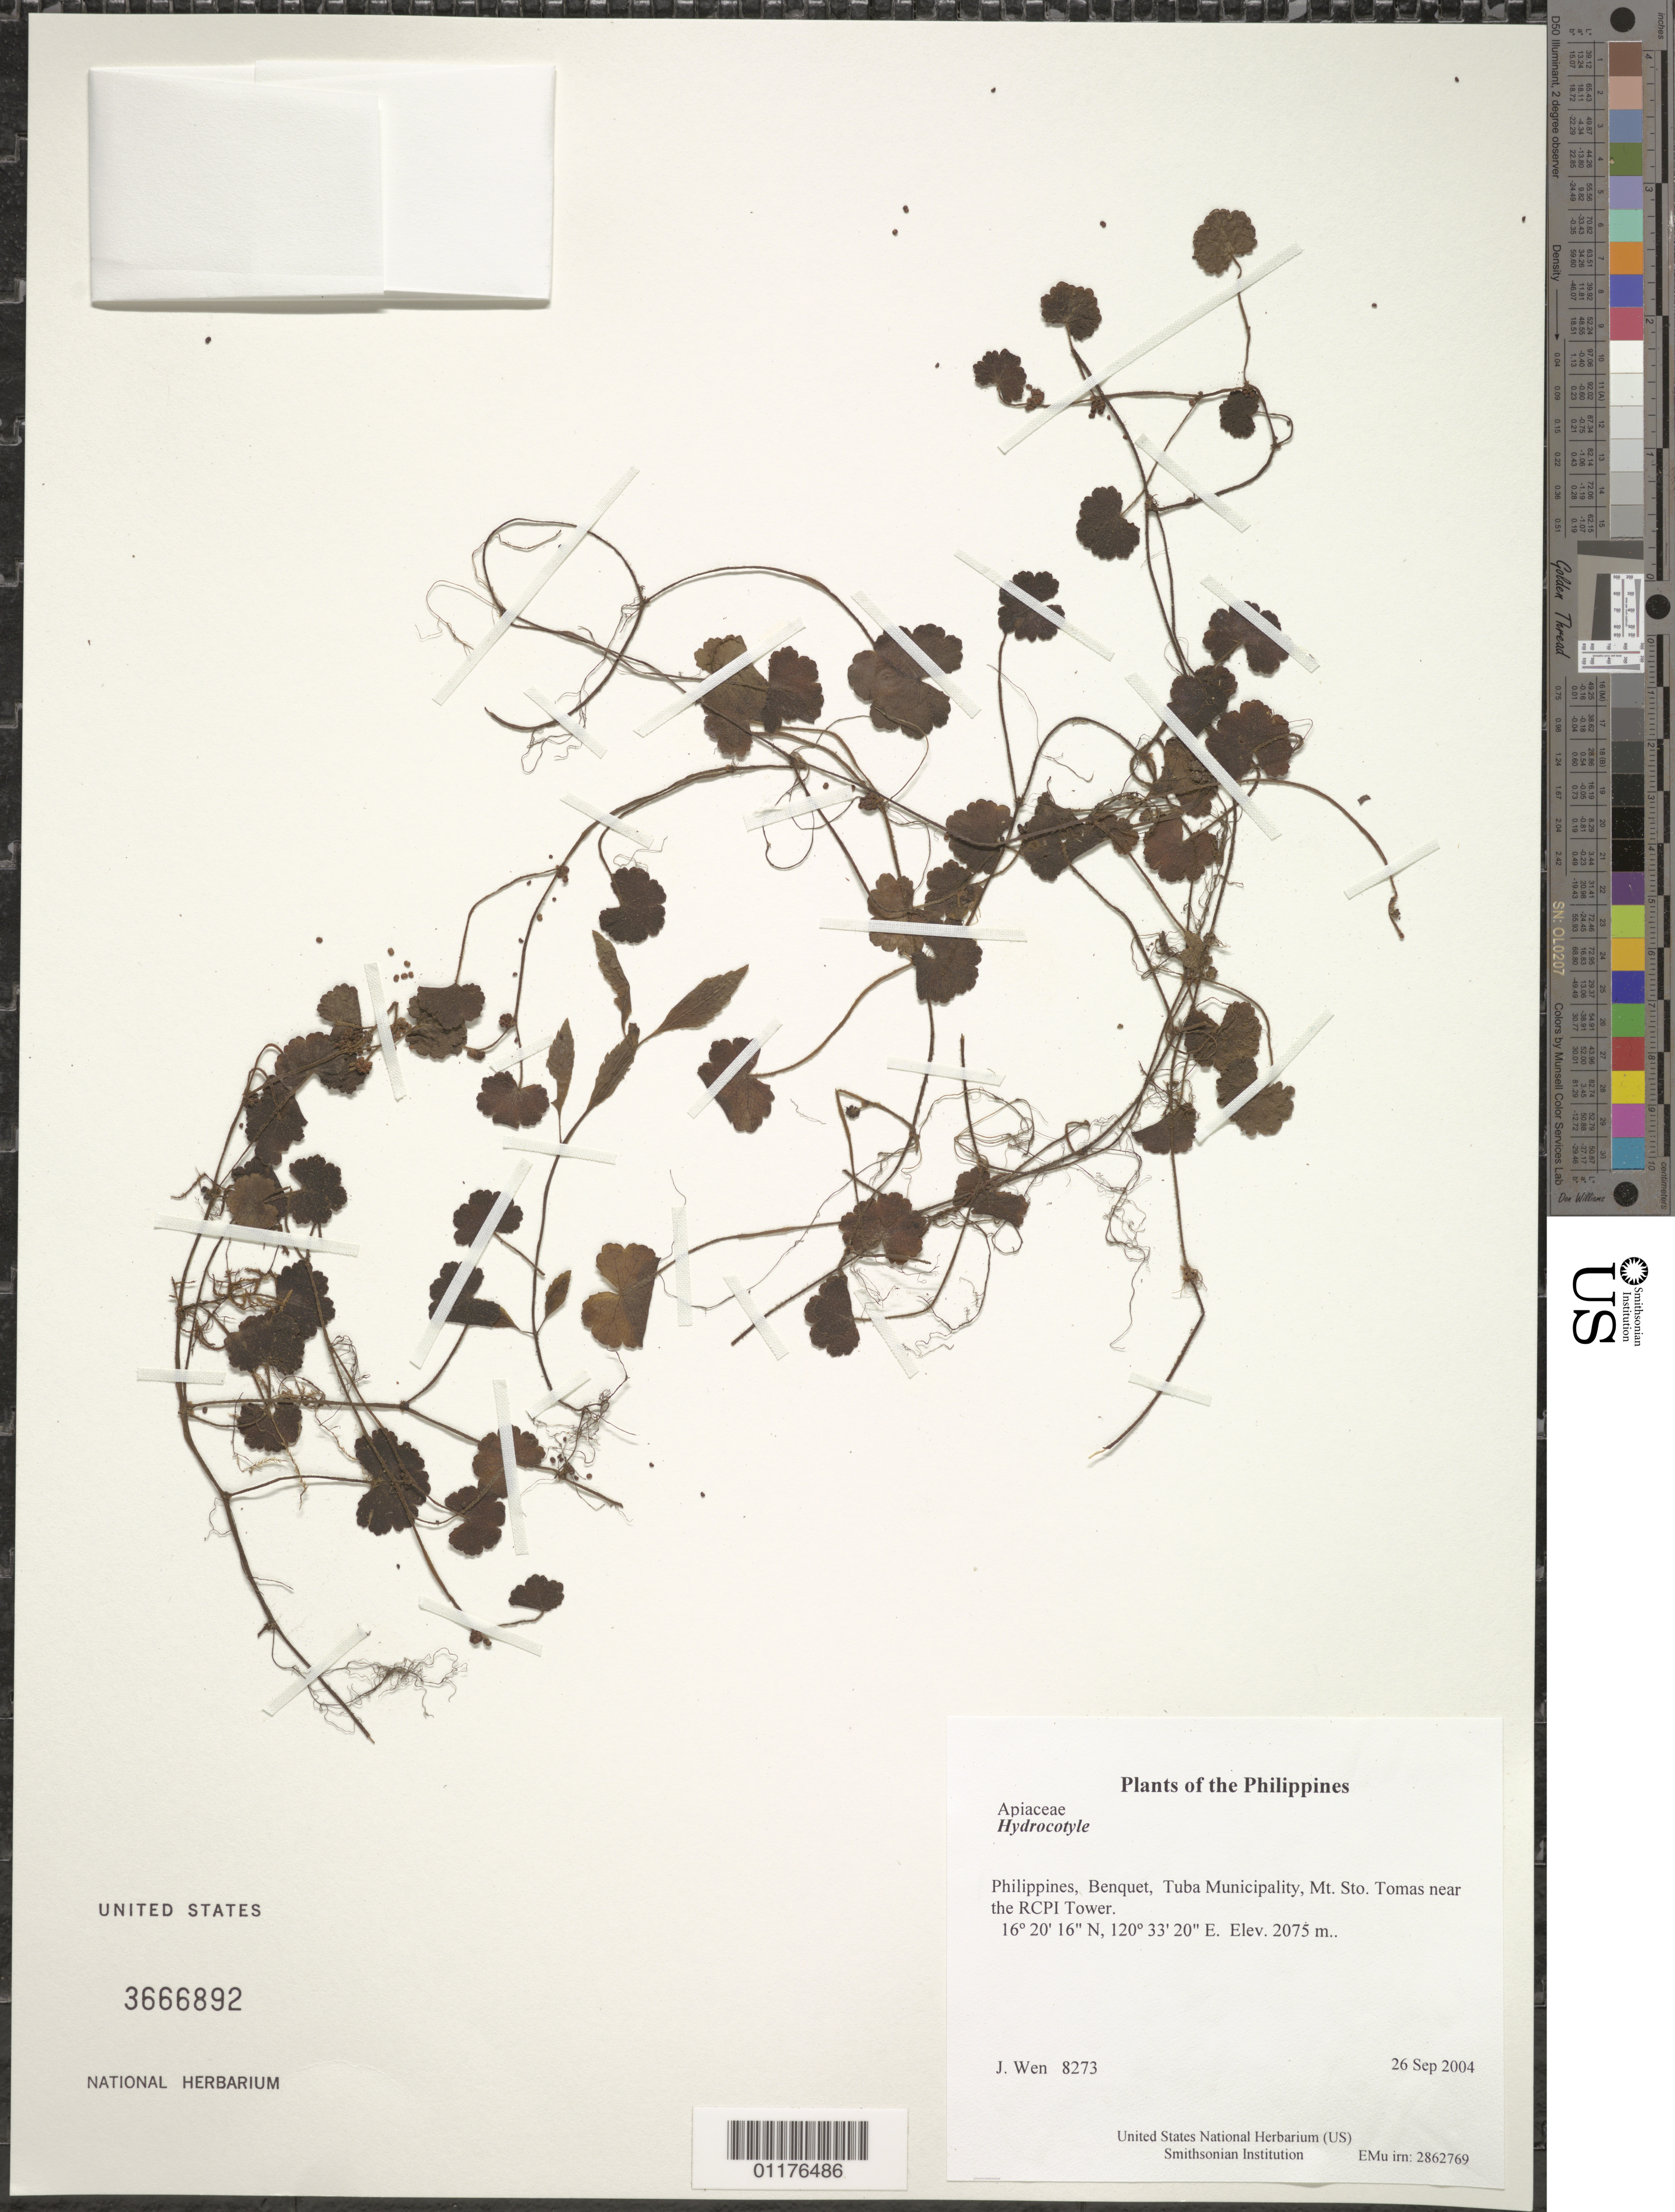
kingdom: Plantae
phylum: Tracheophyta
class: Magnoliopsida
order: Apiales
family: Araliaceae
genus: Hydrocotyle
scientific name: Hydrocotyle sp.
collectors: J. Wen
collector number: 8273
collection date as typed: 26 Sep 2004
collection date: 2004-09-26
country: Philippines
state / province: Cordillera (Administrative Region)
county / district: Benguet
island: Luzon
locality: Tuba Municipality, Mt. Sto. Tomas near the RCPI Tower.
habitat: In tropical cloud forest of Lithocarpus jordanii, L. luzonensis, Cyathea, Ficus, Omalanthus, Daphniphyllum, Meliosma, and Persea.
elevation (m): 2075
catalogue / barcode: US 3666892